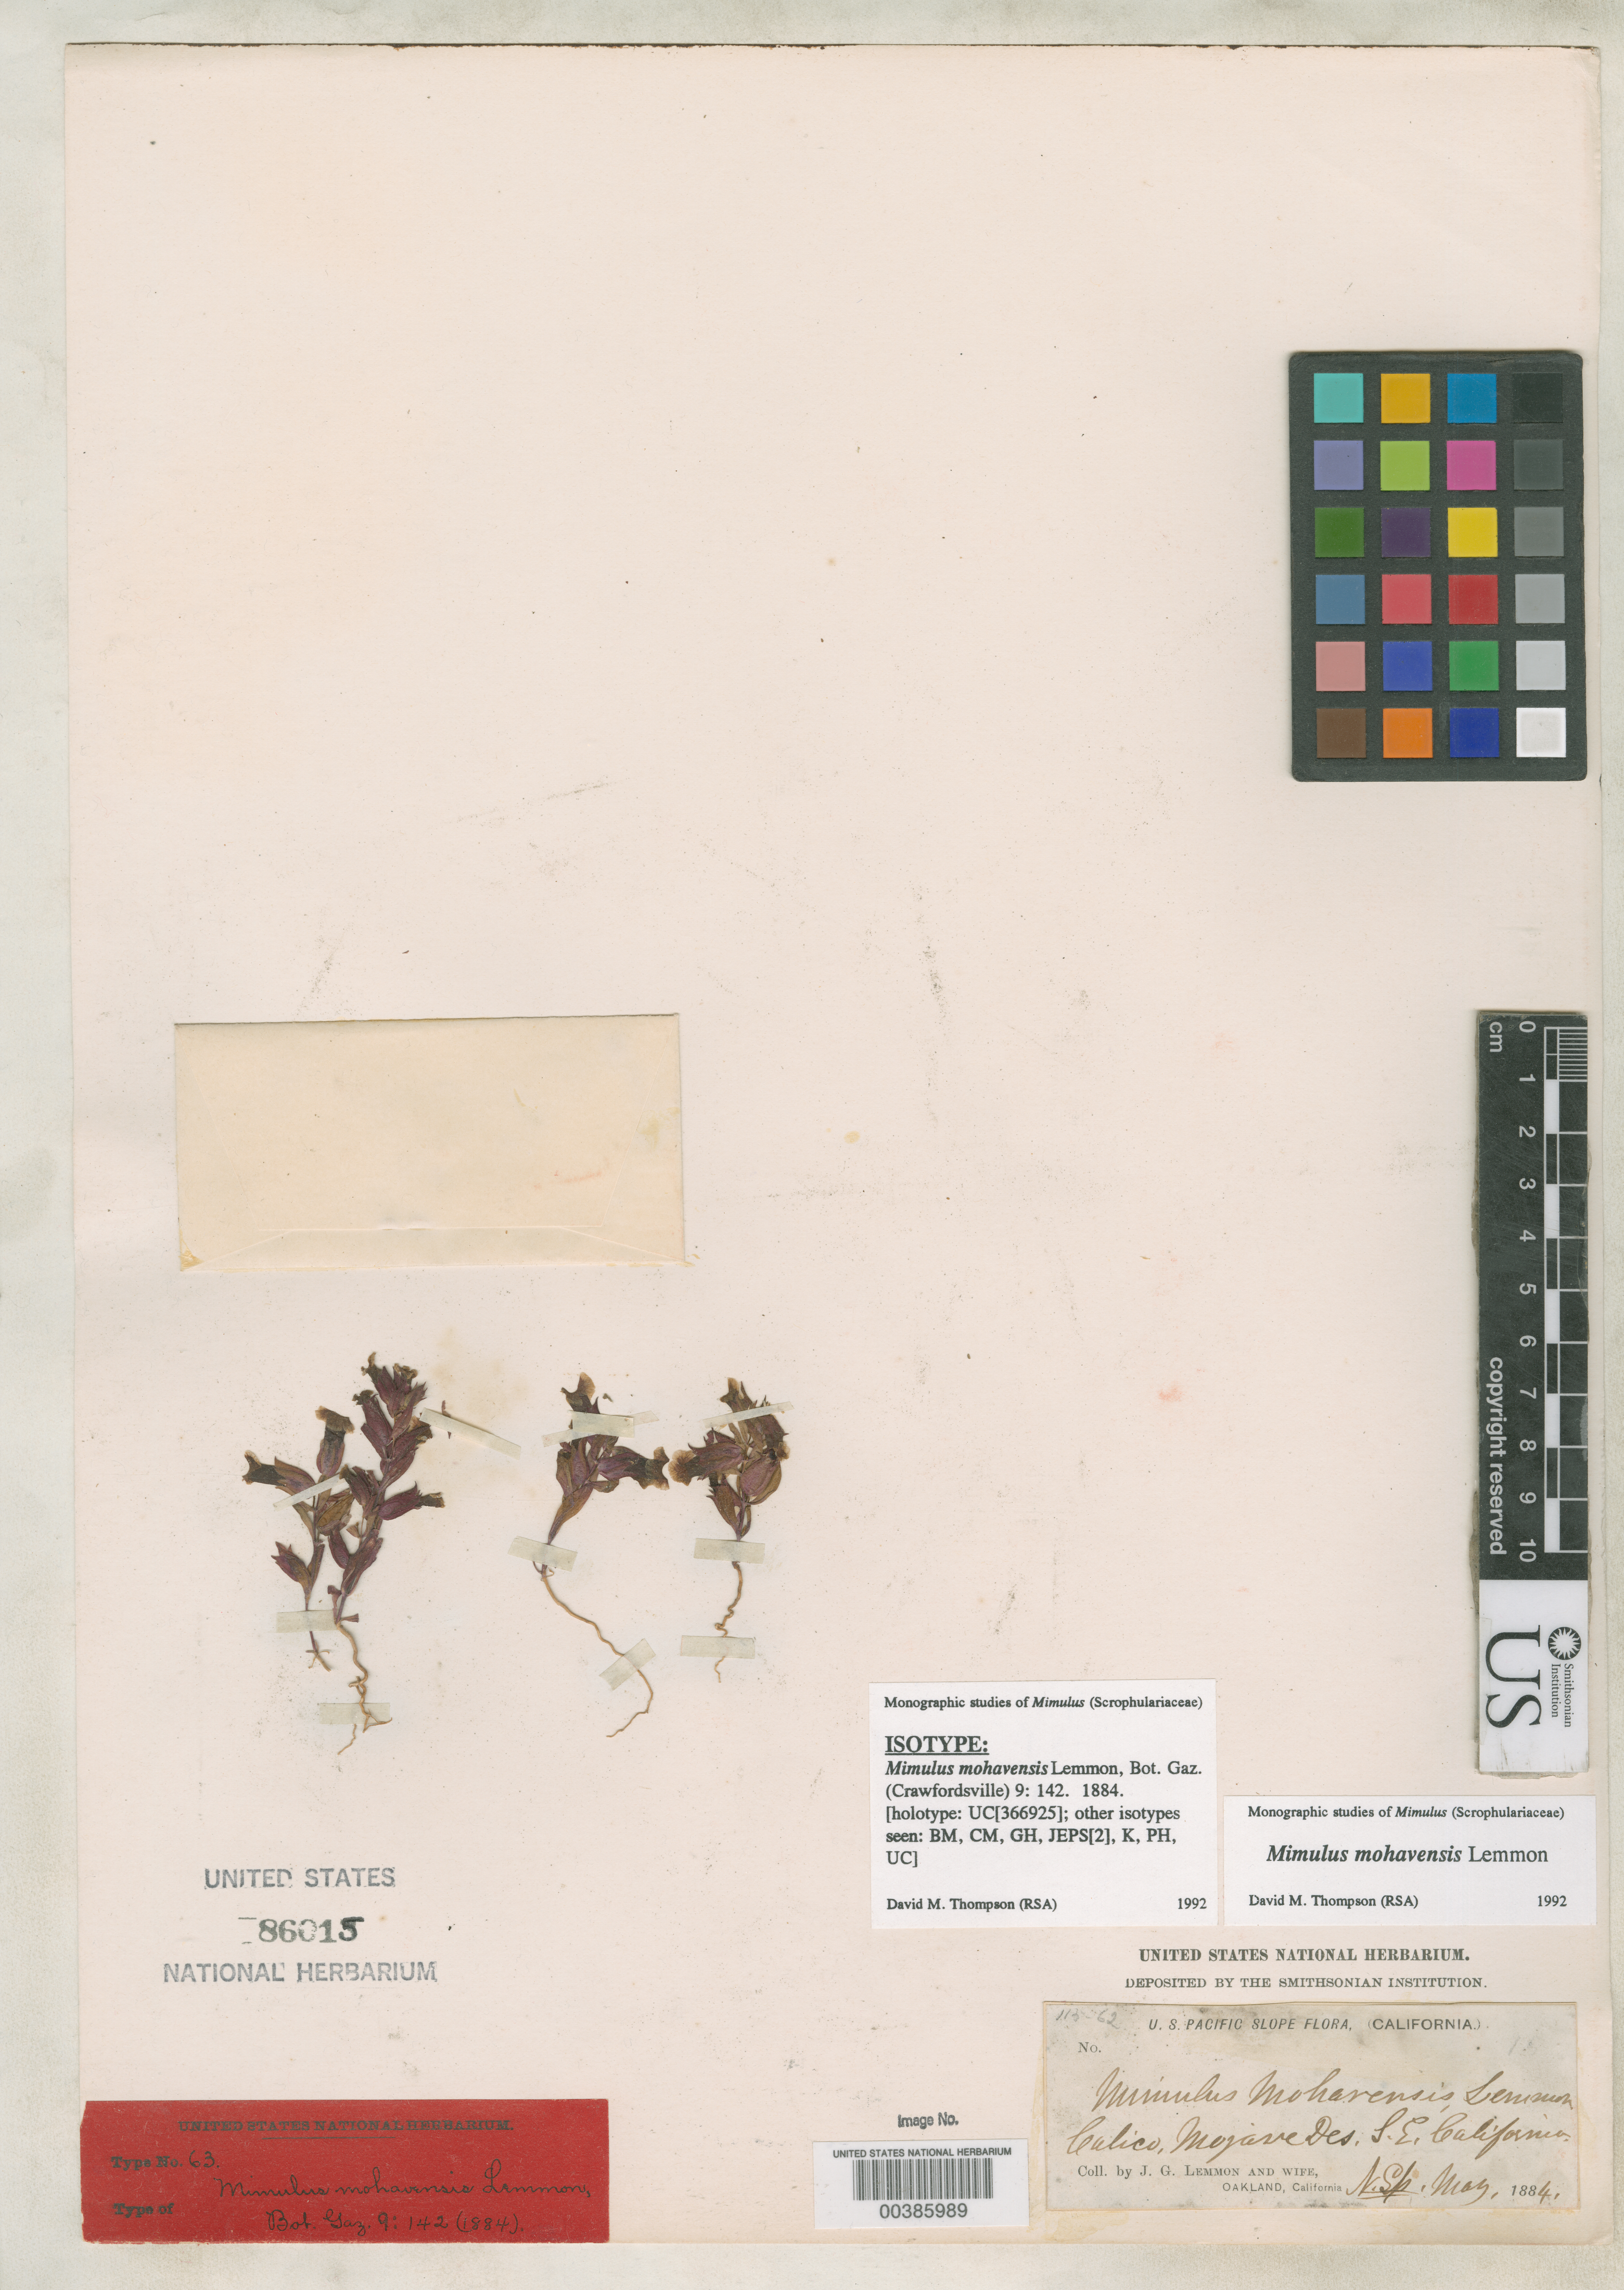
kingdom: Plantae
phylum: Tracheophyta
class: Magnoliopsida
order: Lamiales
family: Phrymaceae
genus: Mimulus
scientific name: Mimulus mohavensis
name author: Lemmon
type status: Isosyntype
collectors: J. G. Lemmon & S. Plummer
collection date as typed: May 1884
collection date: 1884-05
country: United States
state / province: California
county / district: San Bernardino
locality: Calico, Mojave Desert.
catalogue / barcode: US 86015